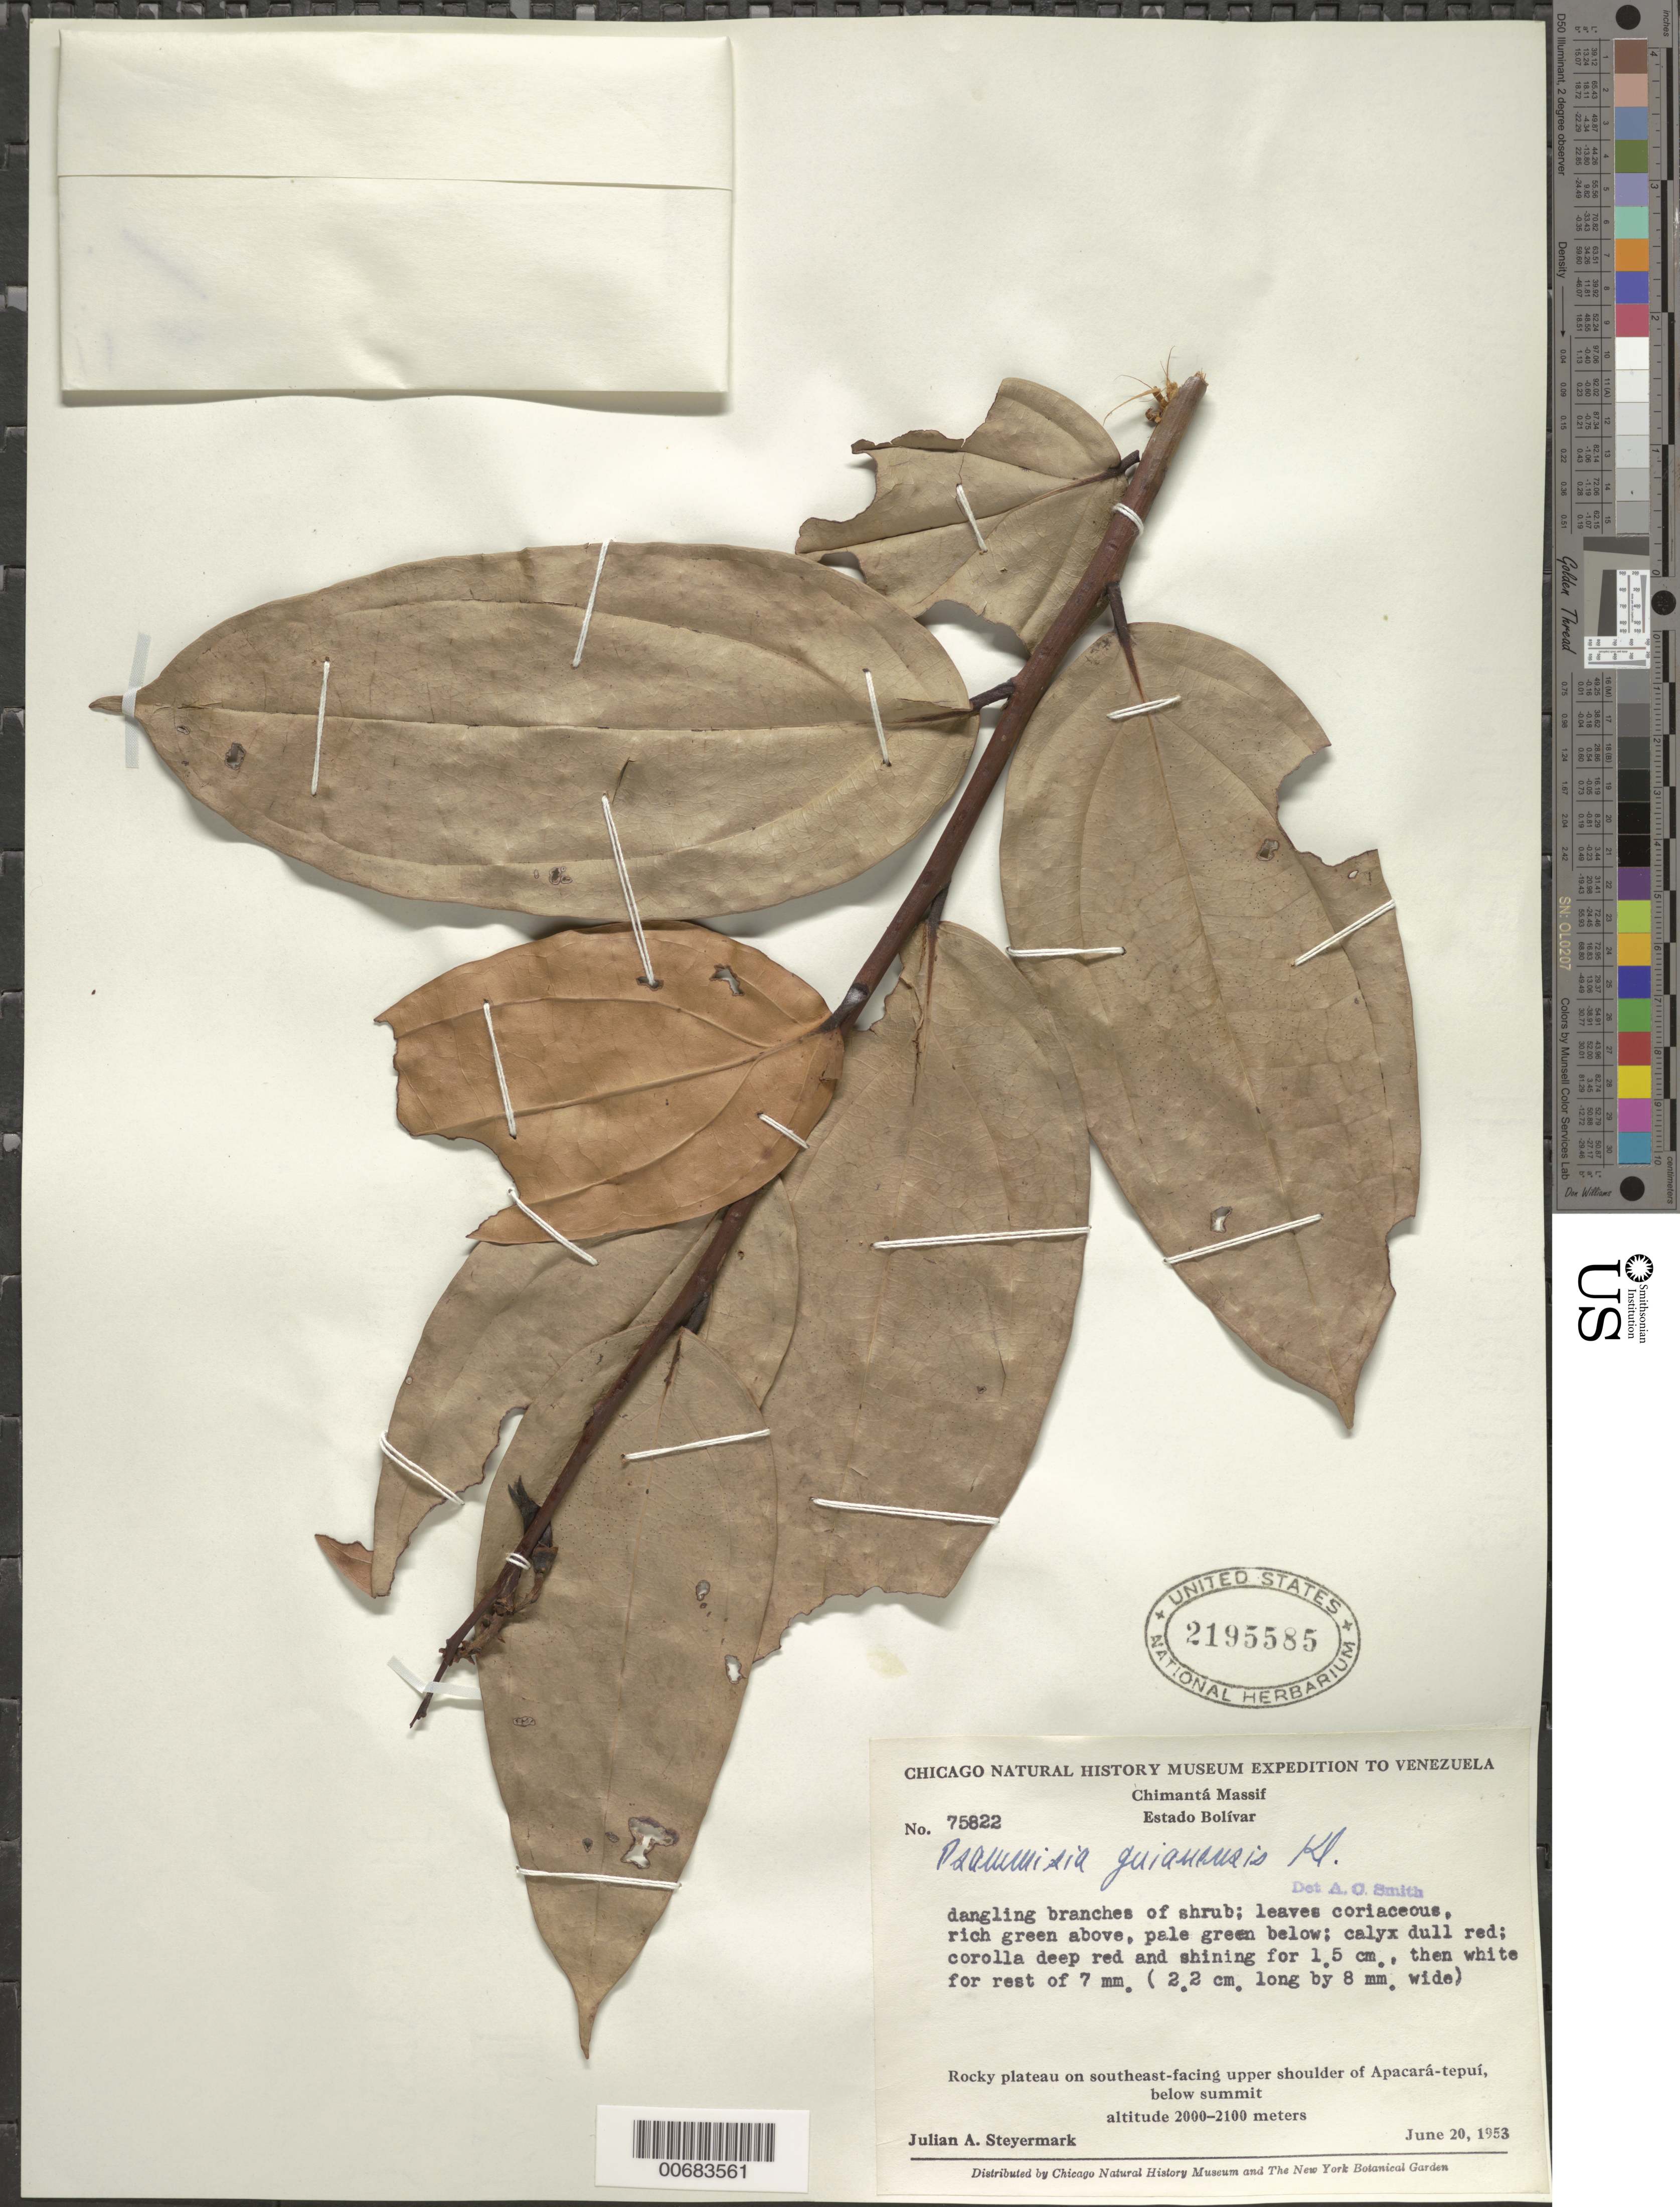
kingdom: Plantae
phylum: Tracheophyta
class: Magnoliopsida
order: Ericales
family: Ericaceae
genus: Psammisia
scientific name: Psammisia guianensis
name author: Klotzsch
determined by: Smith, A. C.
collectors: J. Steyermark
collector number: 75822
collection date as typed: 20-Jun-53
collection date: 1953-06-20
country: Venezuela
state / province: Bolívar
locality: Chimantá Massif, Apácara-tepuí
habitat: Rocky plateau, SE facing shoulder of tepui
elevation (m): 2000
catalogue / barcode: US 2195585